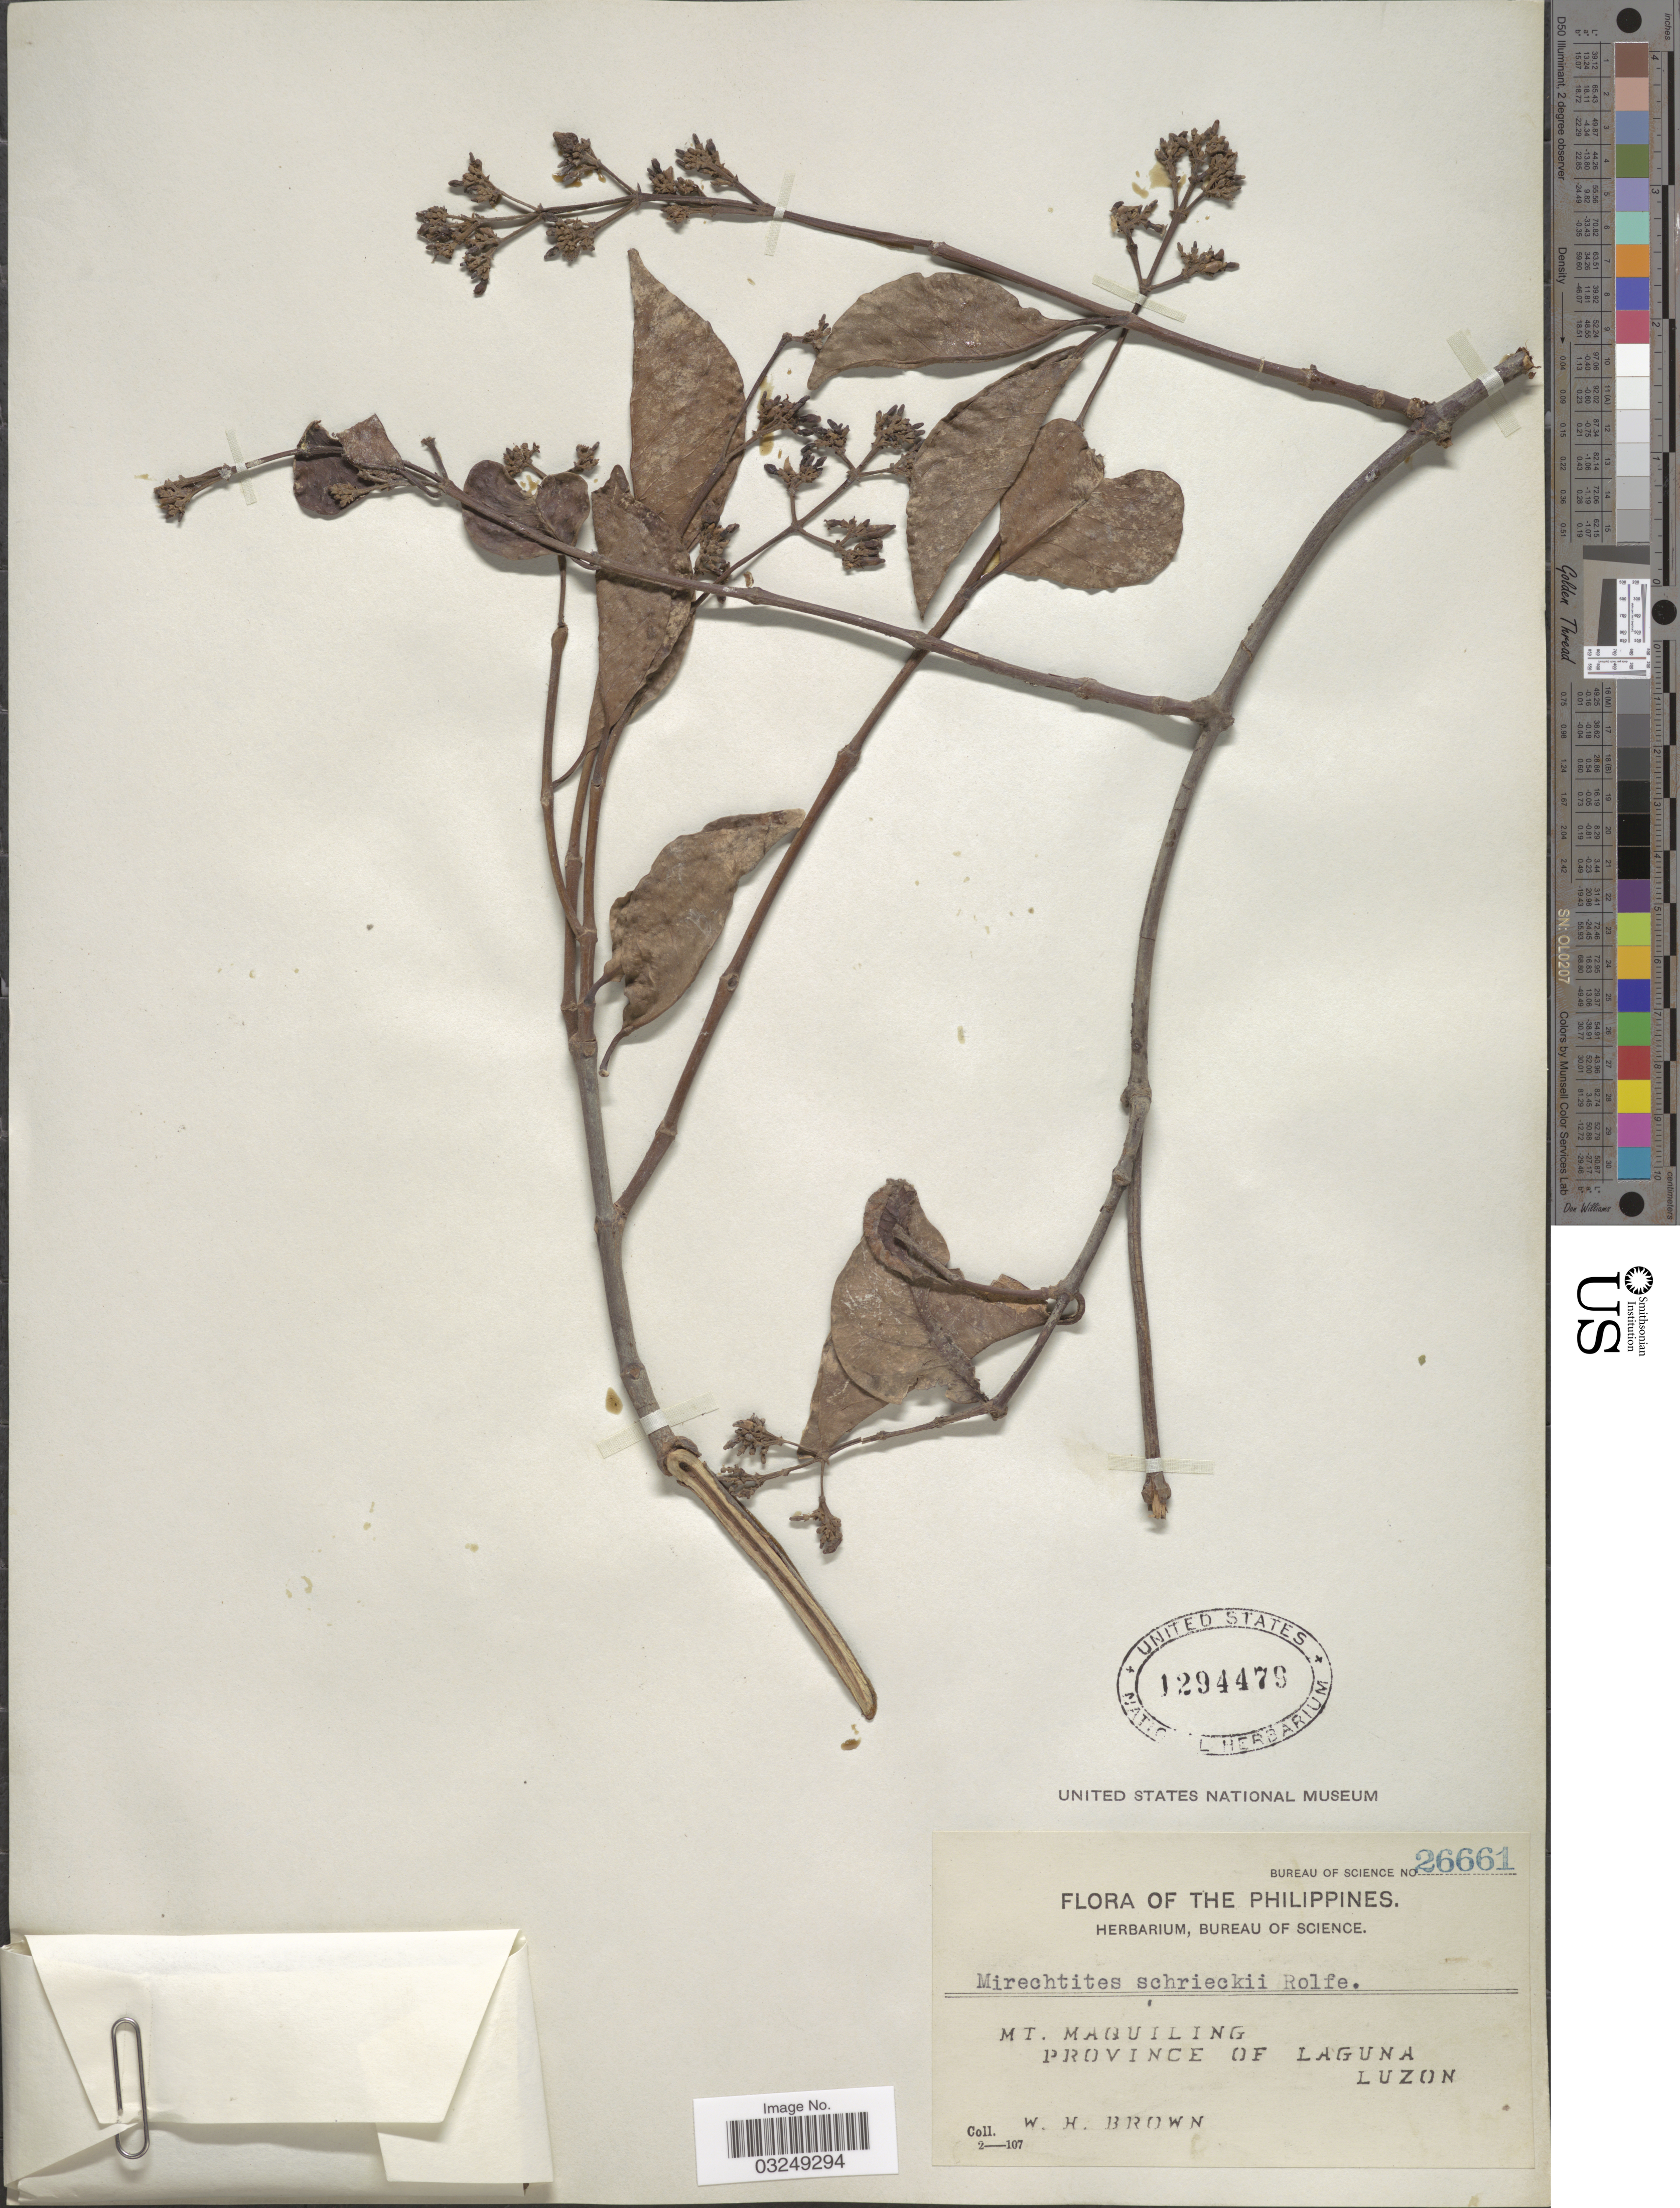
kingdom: Plantae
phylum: Tracheophyta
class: Magnoliopsida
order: Gentianales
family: Apocynaceae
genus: Ichnocarpus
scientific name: Ichnocarpus serpyllifolius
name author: (Blume) P.I. Forst.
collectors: W. H. Brown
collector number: Bureau of Science 26661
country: Philippines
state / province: Calabarzon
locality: Mt. Maquiling. Province of Laguna. Luzon.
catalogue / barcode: US 1294479